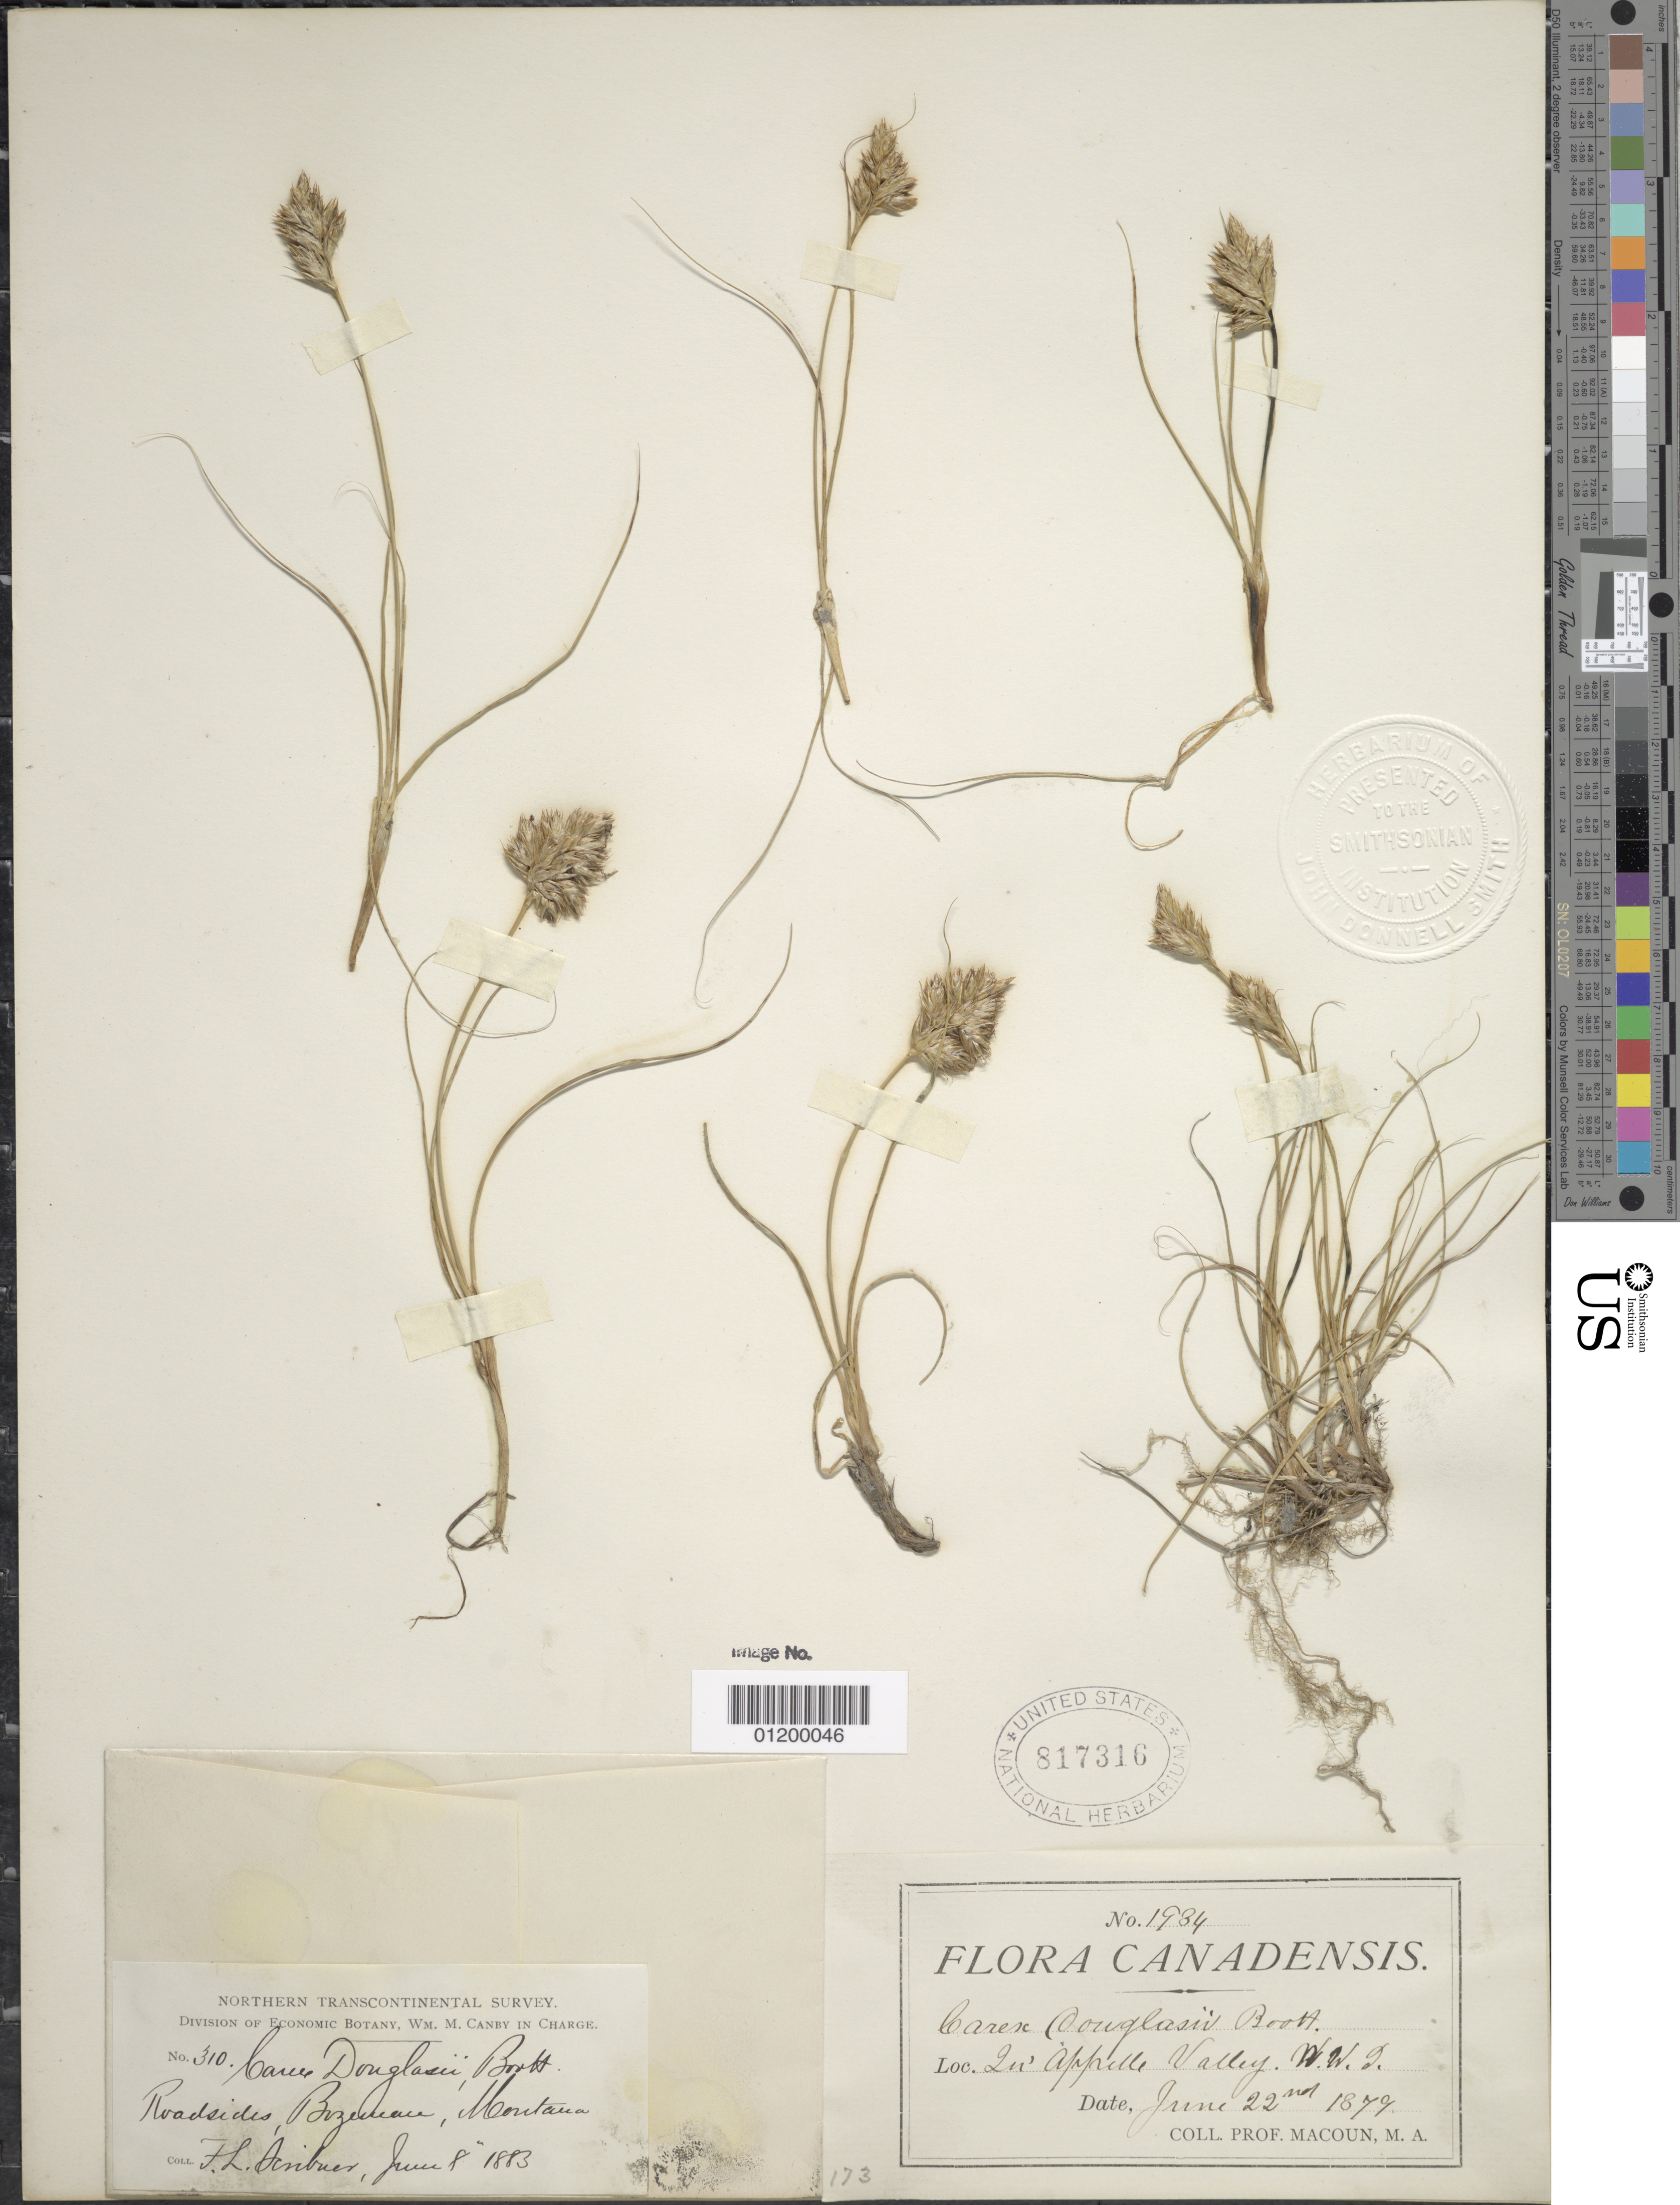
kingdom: Plantae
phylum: Tracheophyta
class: Liliopsida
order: Poales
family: Cyperaceae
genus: Carex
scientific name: Carex douglasii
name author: Boott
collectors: F. L. Scribner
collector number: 310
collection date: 1883-06-08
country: United States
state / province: Montana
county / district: Gallatin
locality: Bozeman.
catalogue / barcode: US 817316